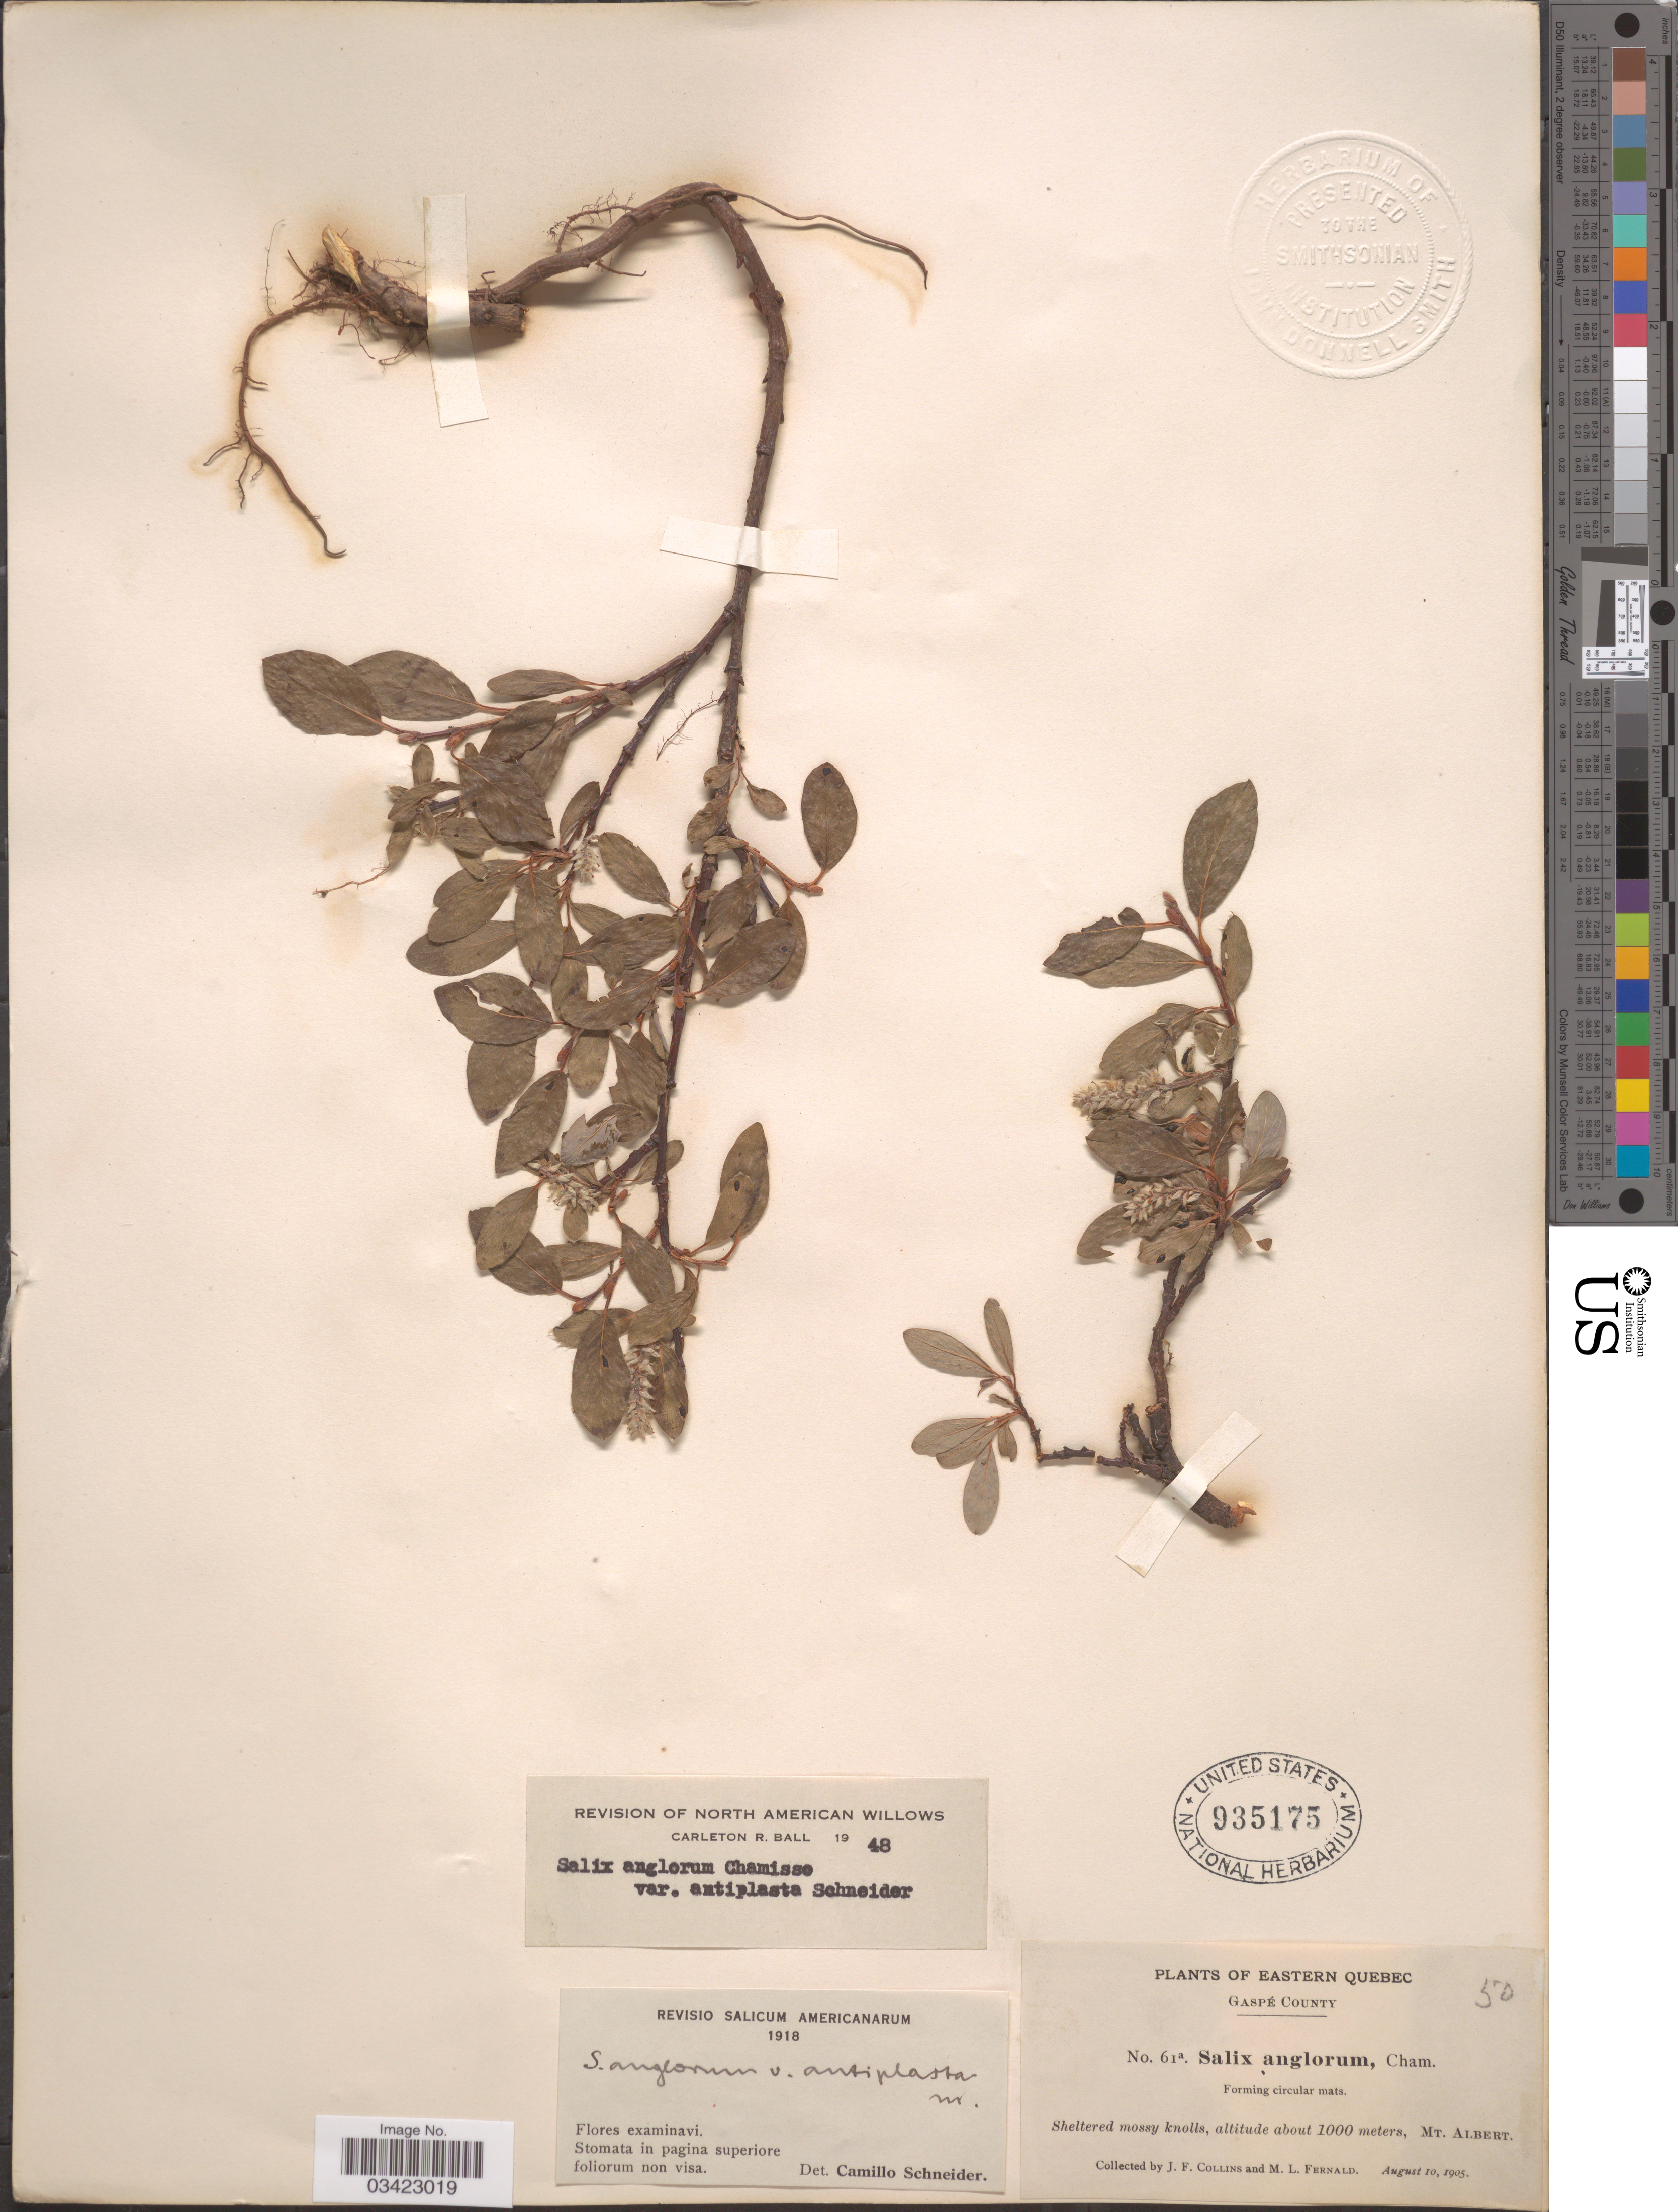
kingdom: Plantae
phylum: Tracheophyta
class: Magnoliopsida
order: Malpighiales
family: Salicaceae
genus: Salix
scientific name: Salix anglorum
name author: Cham.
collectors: J. Collins & M. L. Fernald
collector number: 61a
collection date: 1905-08-10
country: Canada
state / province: Quebec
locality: Eastern Quebec. Gaspé County. Mt. Albert.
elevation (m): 1000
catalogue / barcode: US 935175